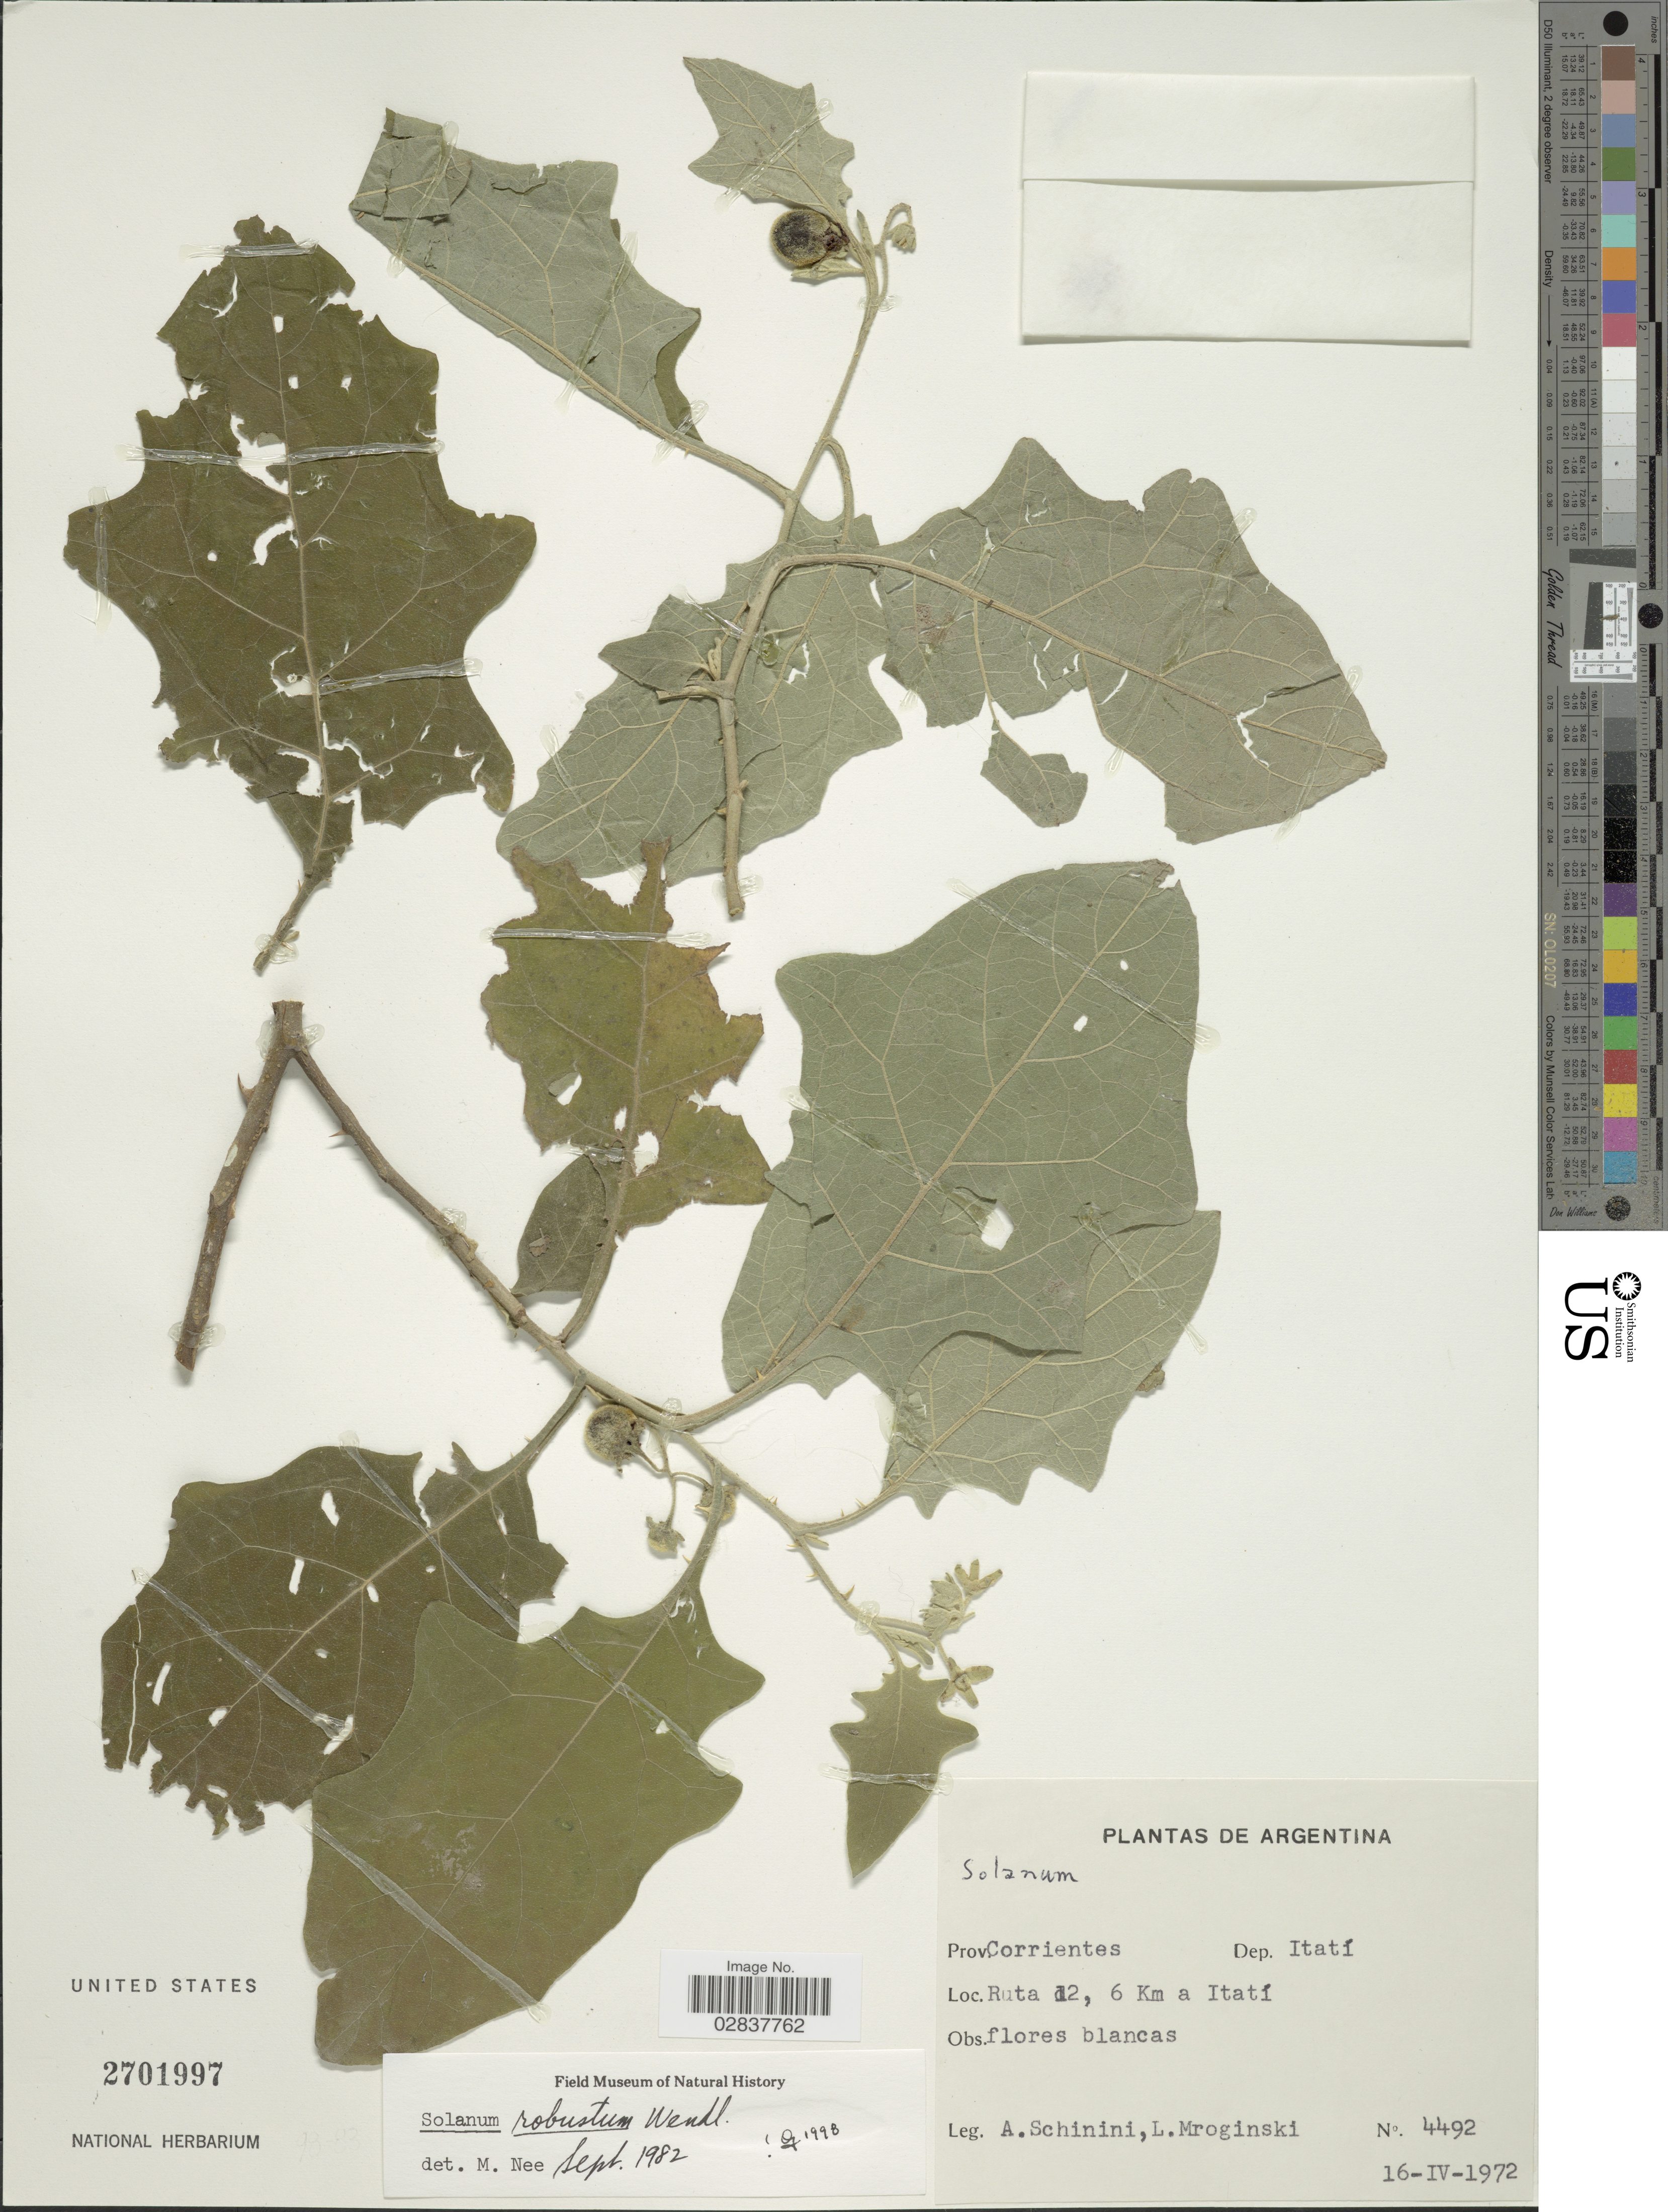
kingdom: Plantae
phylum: Tracheophyta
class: Magnoliopsida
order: Solanales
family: Solanaceae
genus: Solanum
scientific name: Solanum robustum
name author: H. Wendl.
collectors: A. Schinini & L. Mroginski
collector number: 4492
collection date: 1972-04-16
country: Argentina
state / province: Corrientes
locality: Dep. Itatí. Ruta 12, 6 Km a Itatí.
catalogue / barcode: US 2701997